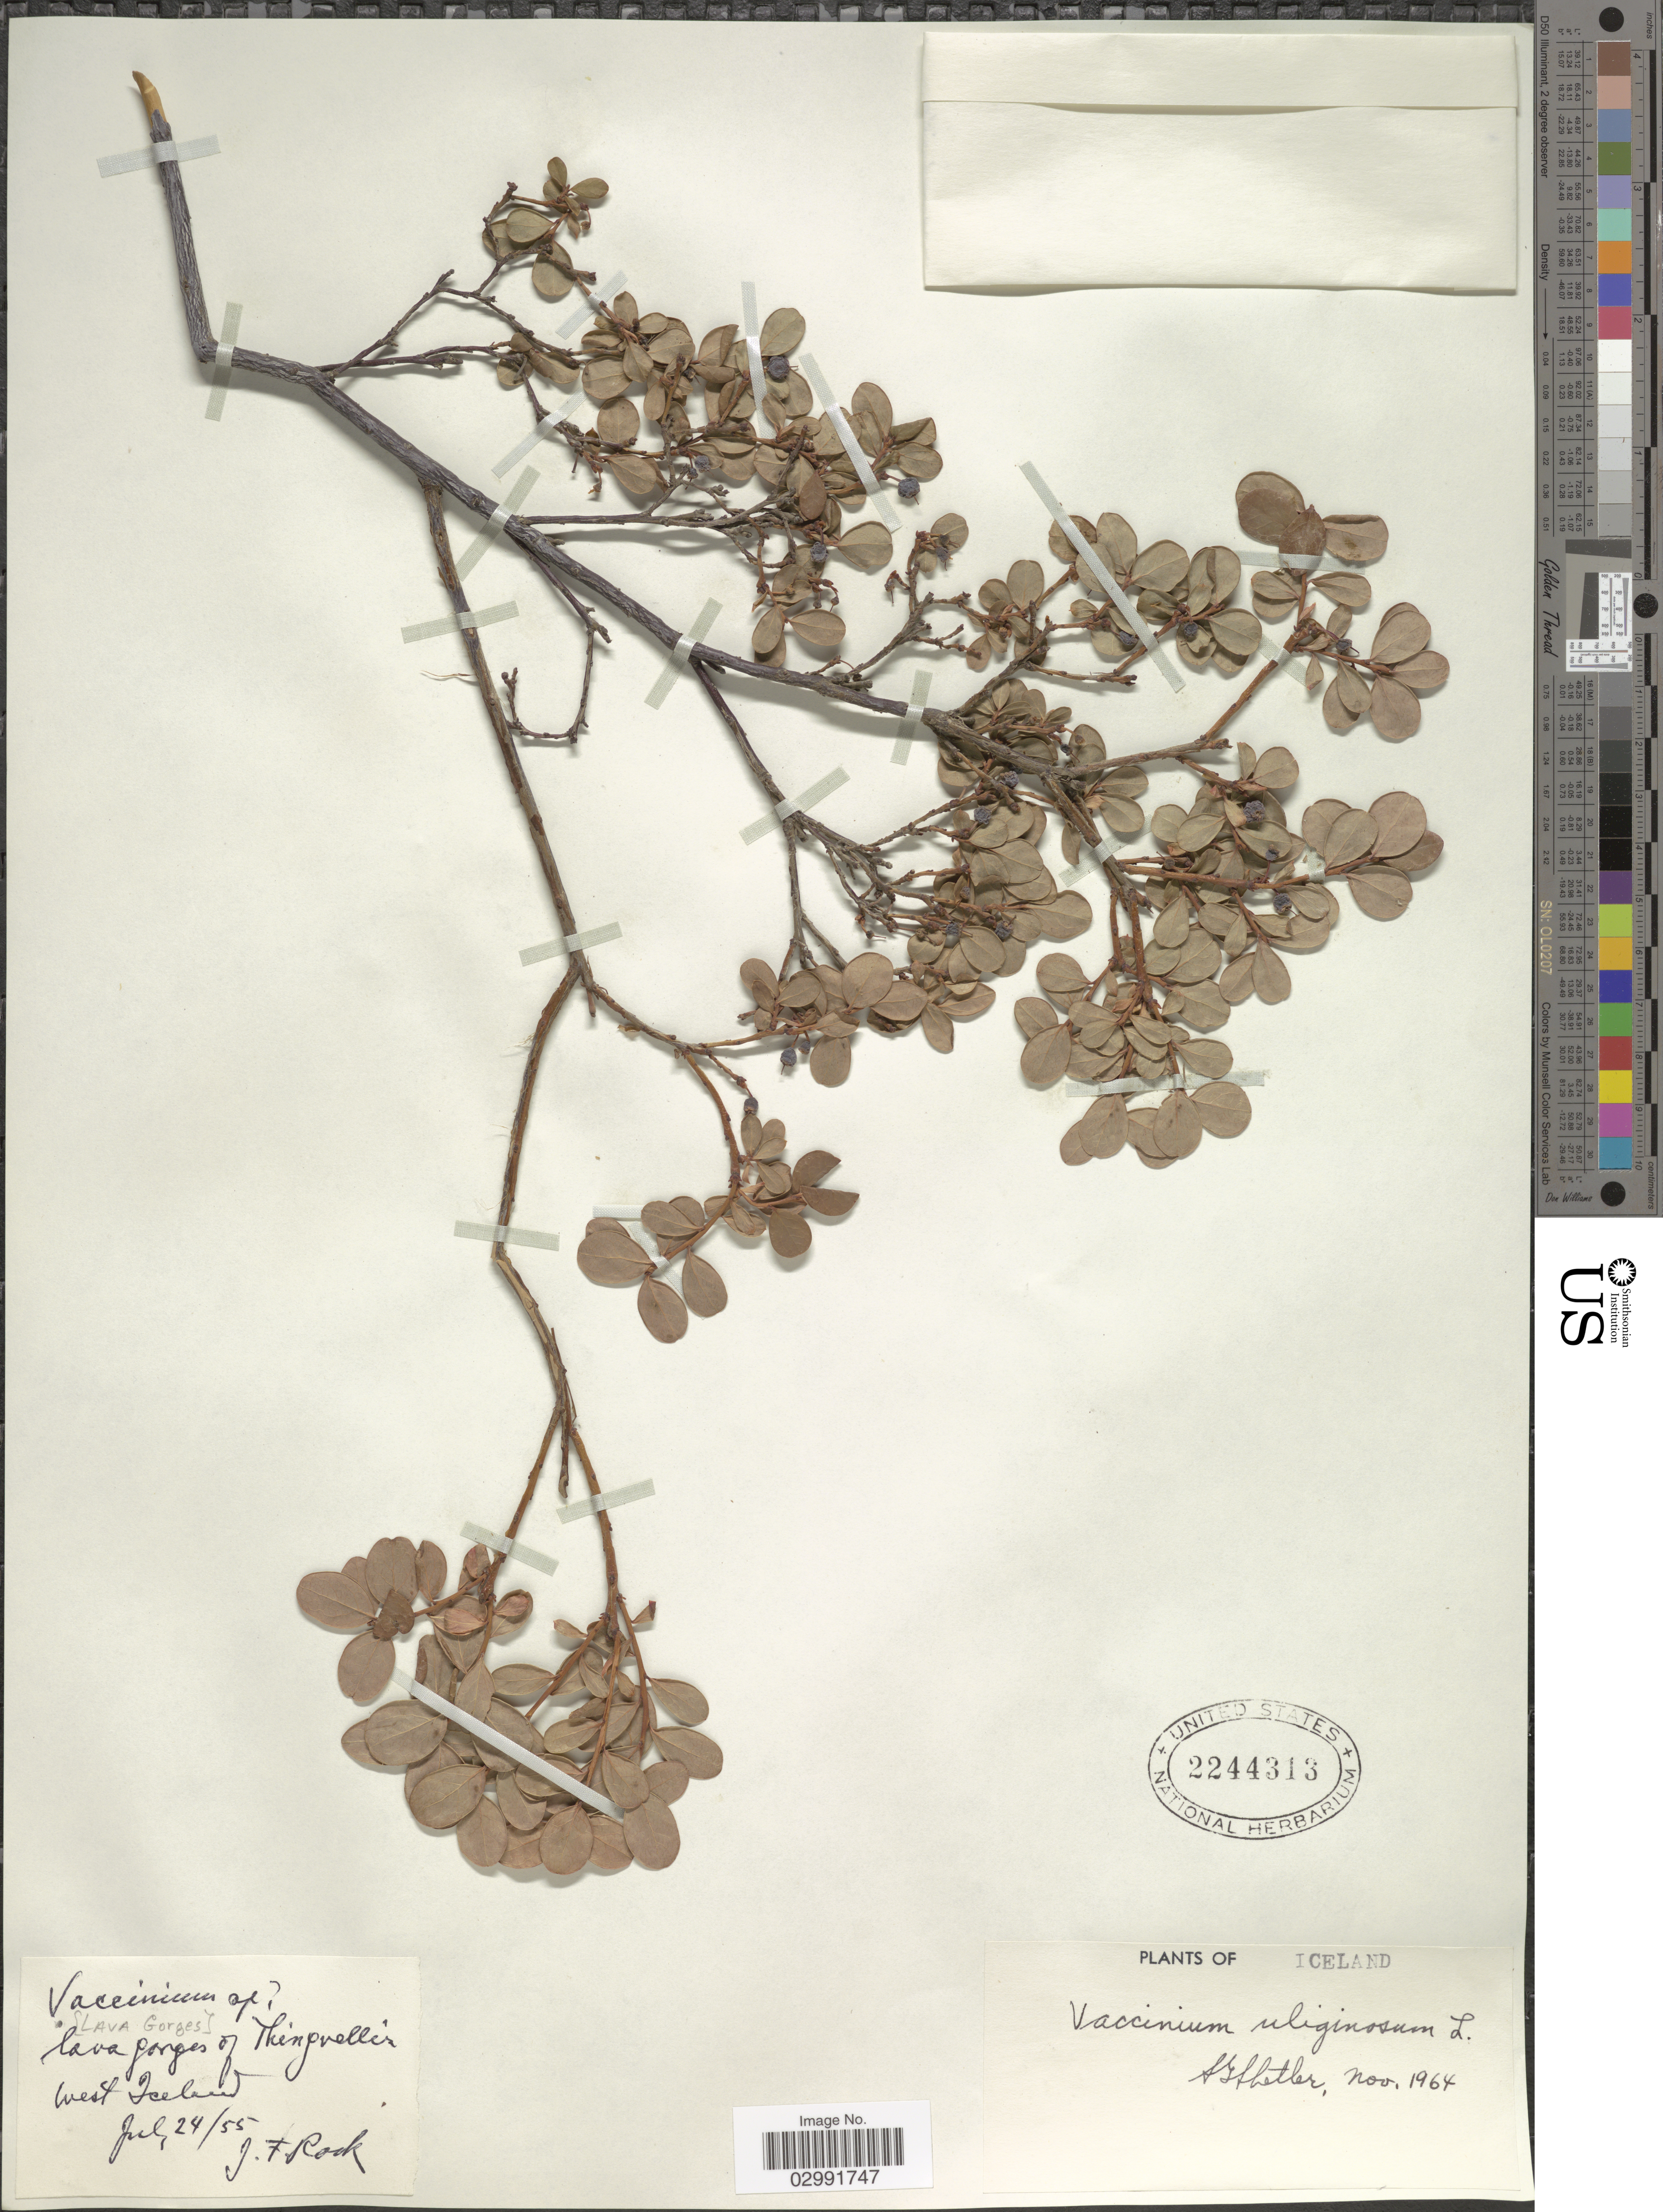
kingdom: Plantae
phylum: Tracheophyta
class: Magnoliopsida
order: Ericales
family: Ericaceae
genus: Vaccinium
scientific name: Vaccinium uliginosum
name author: L.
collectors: J. Rock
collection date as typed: Transcribed d/m/y: 24/7/55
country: Iceland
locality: Lava Gorges of Thingvellir. West Iceland.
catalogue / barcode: US 2244313